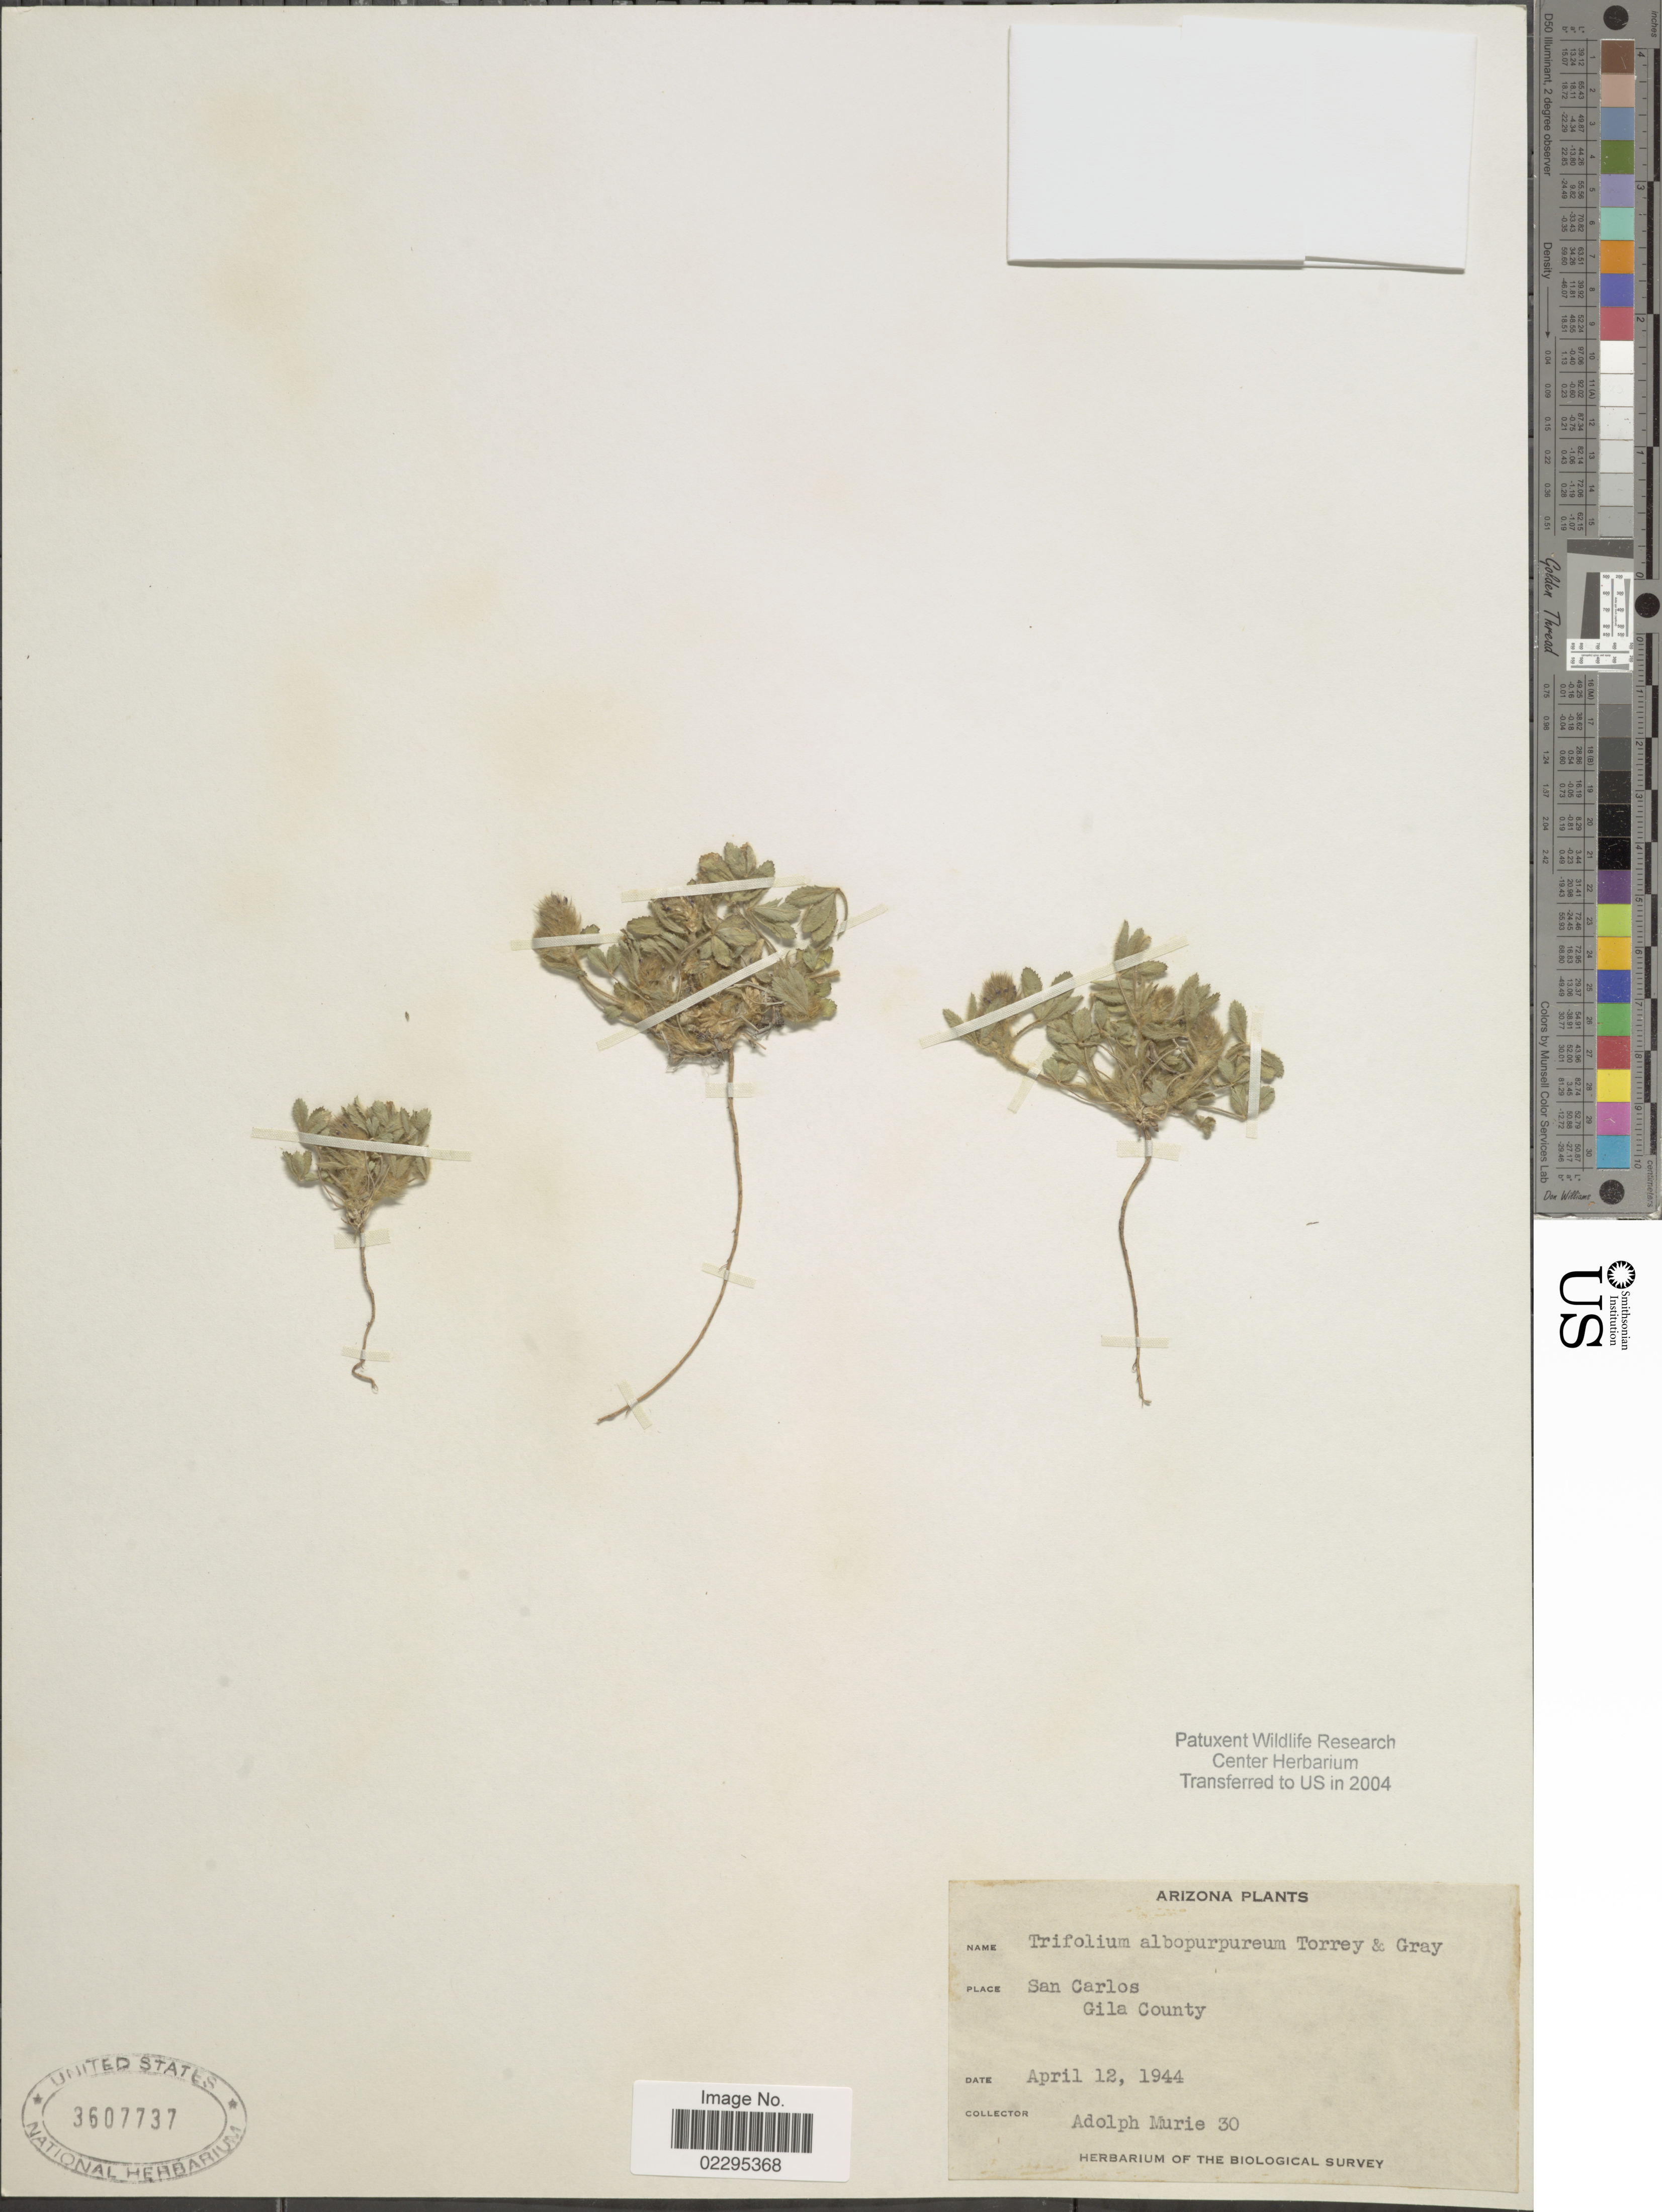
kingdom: Plantae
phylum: Tracheophyta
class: Magnoliopsida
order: Fabales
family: Fabaceae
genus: Trifolium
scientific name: Trifolium albopurpureum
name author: Torr. & A. Gray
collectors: A. Murie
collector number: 30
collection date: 1944-04-12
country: United States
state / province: Arizona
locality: Arizona. San Carlos, Gila County.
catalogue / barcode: US 3607737